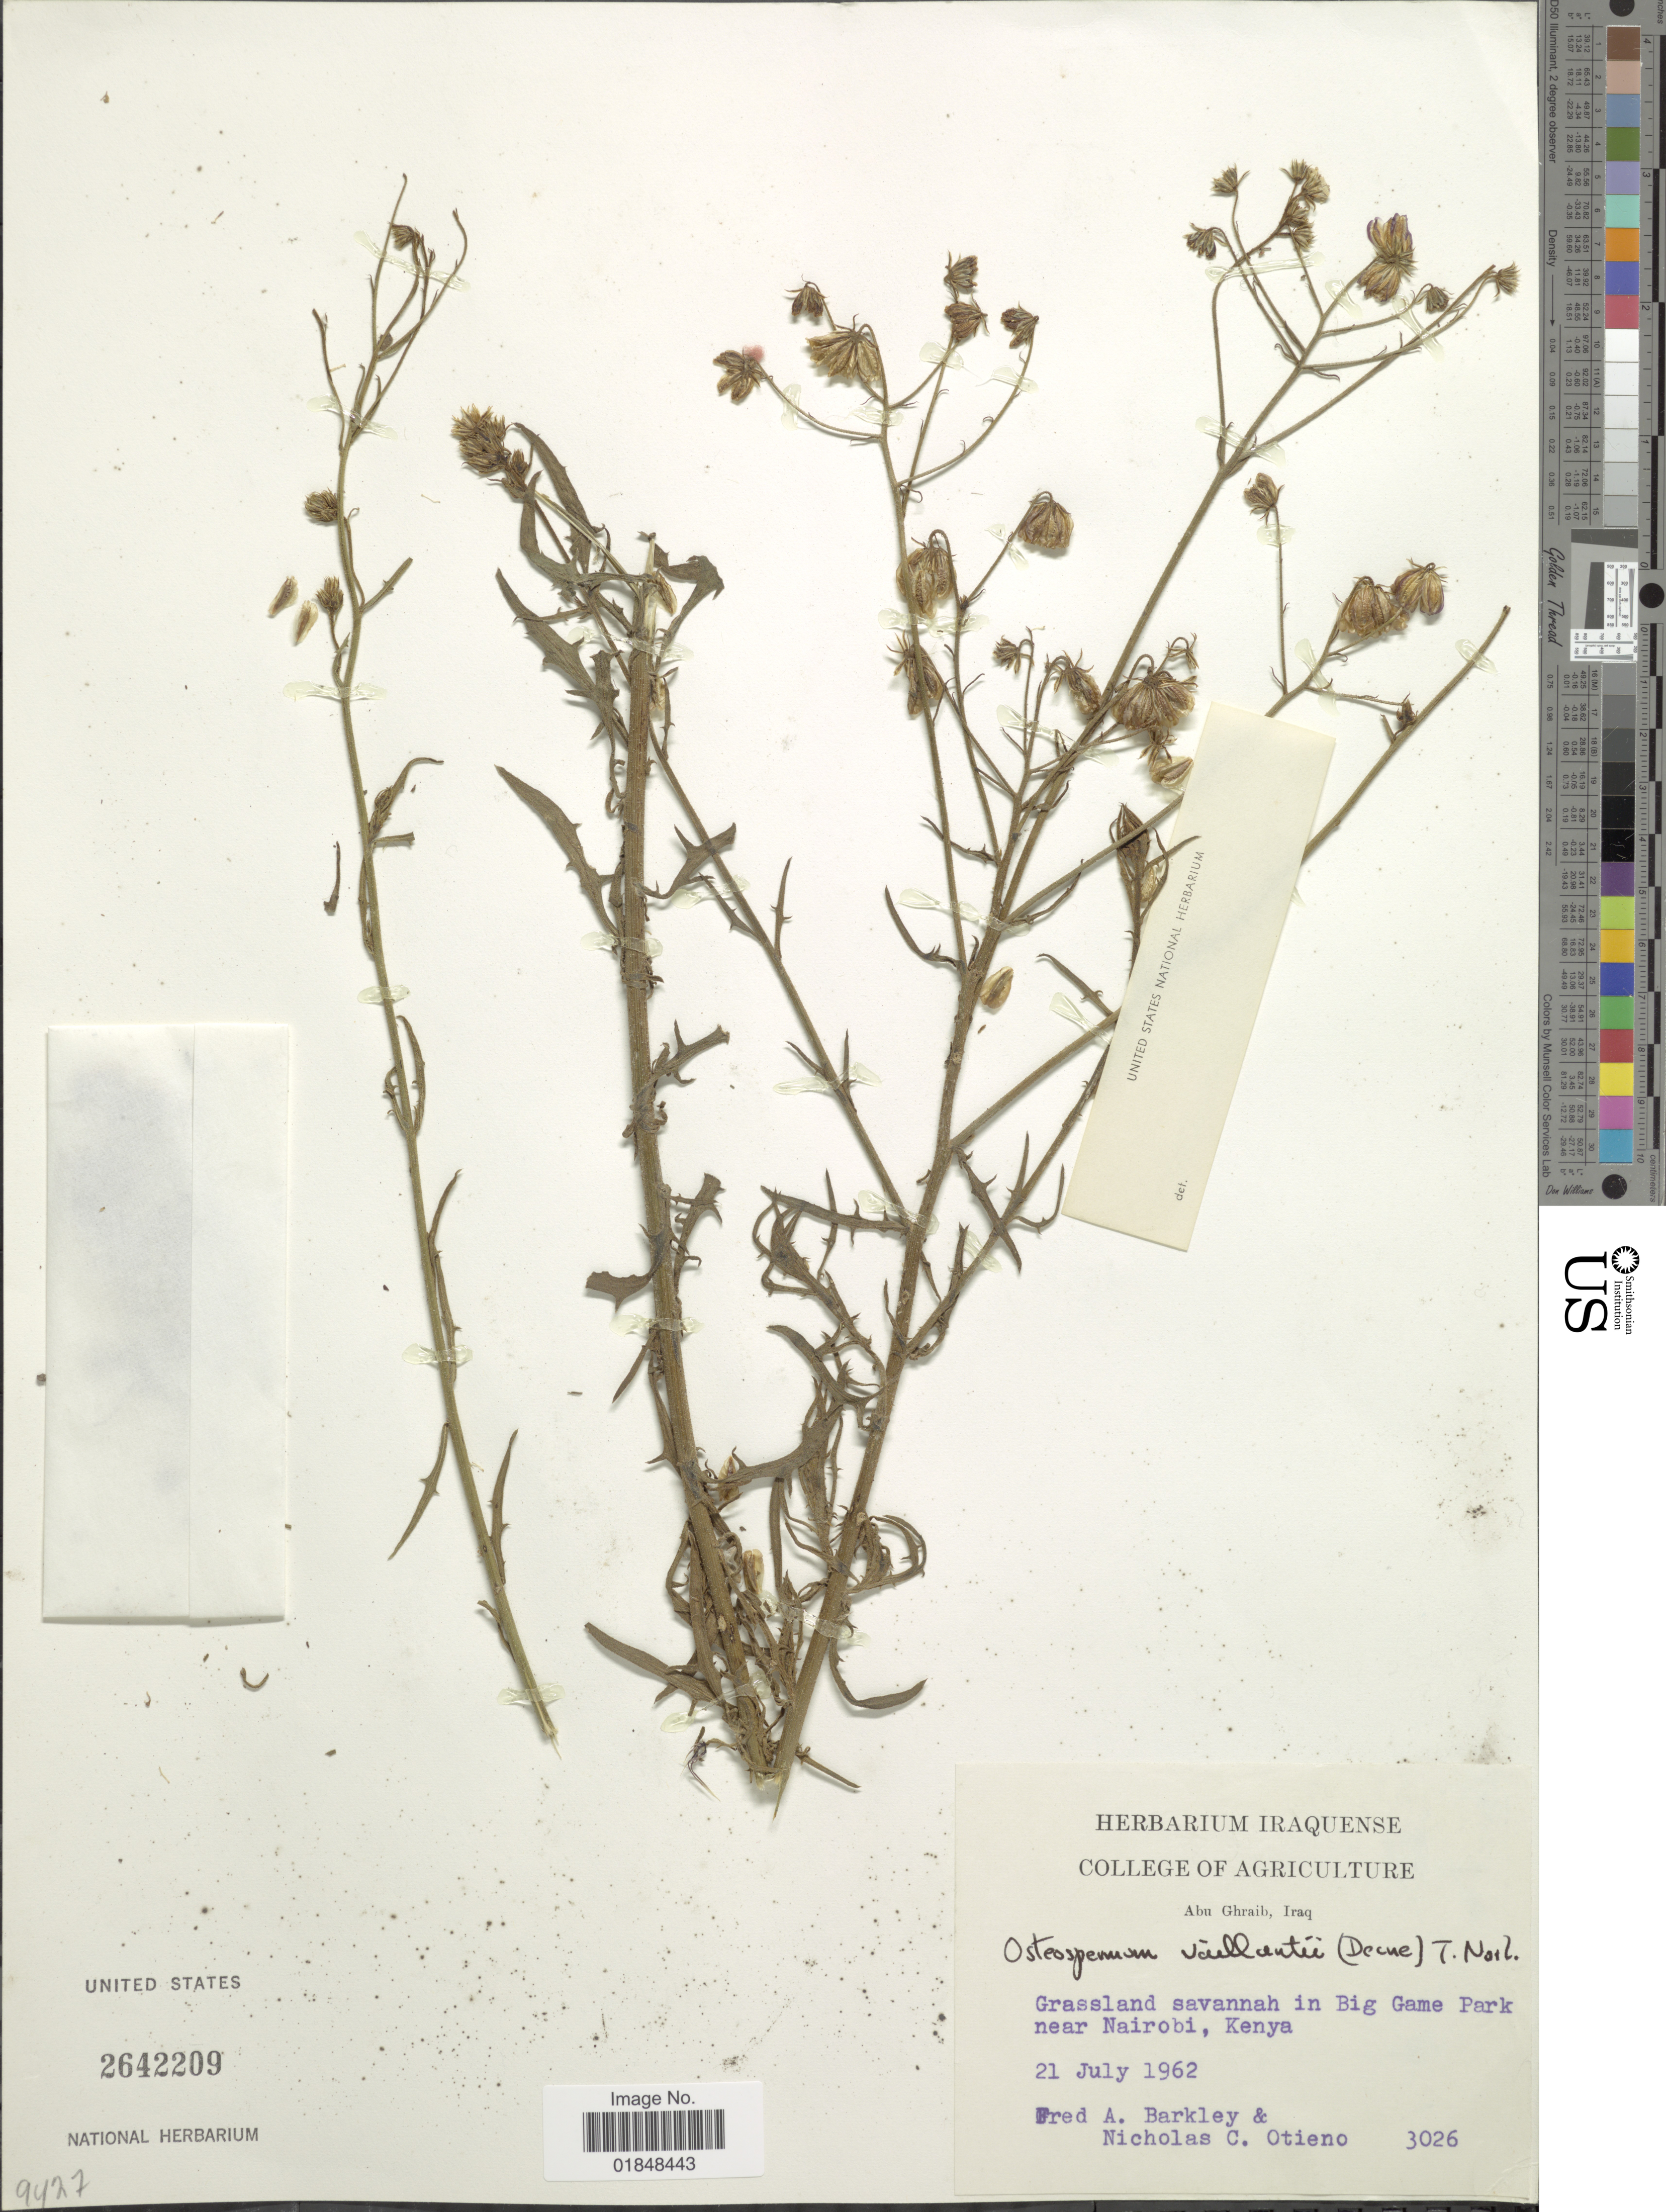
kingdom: Plantae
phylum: Tracheophyta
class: Magnoliopsida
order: Asterales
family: Asteraceae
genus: Osteospermum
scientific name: Osteospermum vailantii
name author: (Decne.) Norl.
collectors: F. A. Barkley & N. Otieno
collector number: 3026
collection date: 1962-07-21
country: Kenya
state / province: Nairobi Area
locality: In Big Game Park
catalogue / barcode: US 2642209